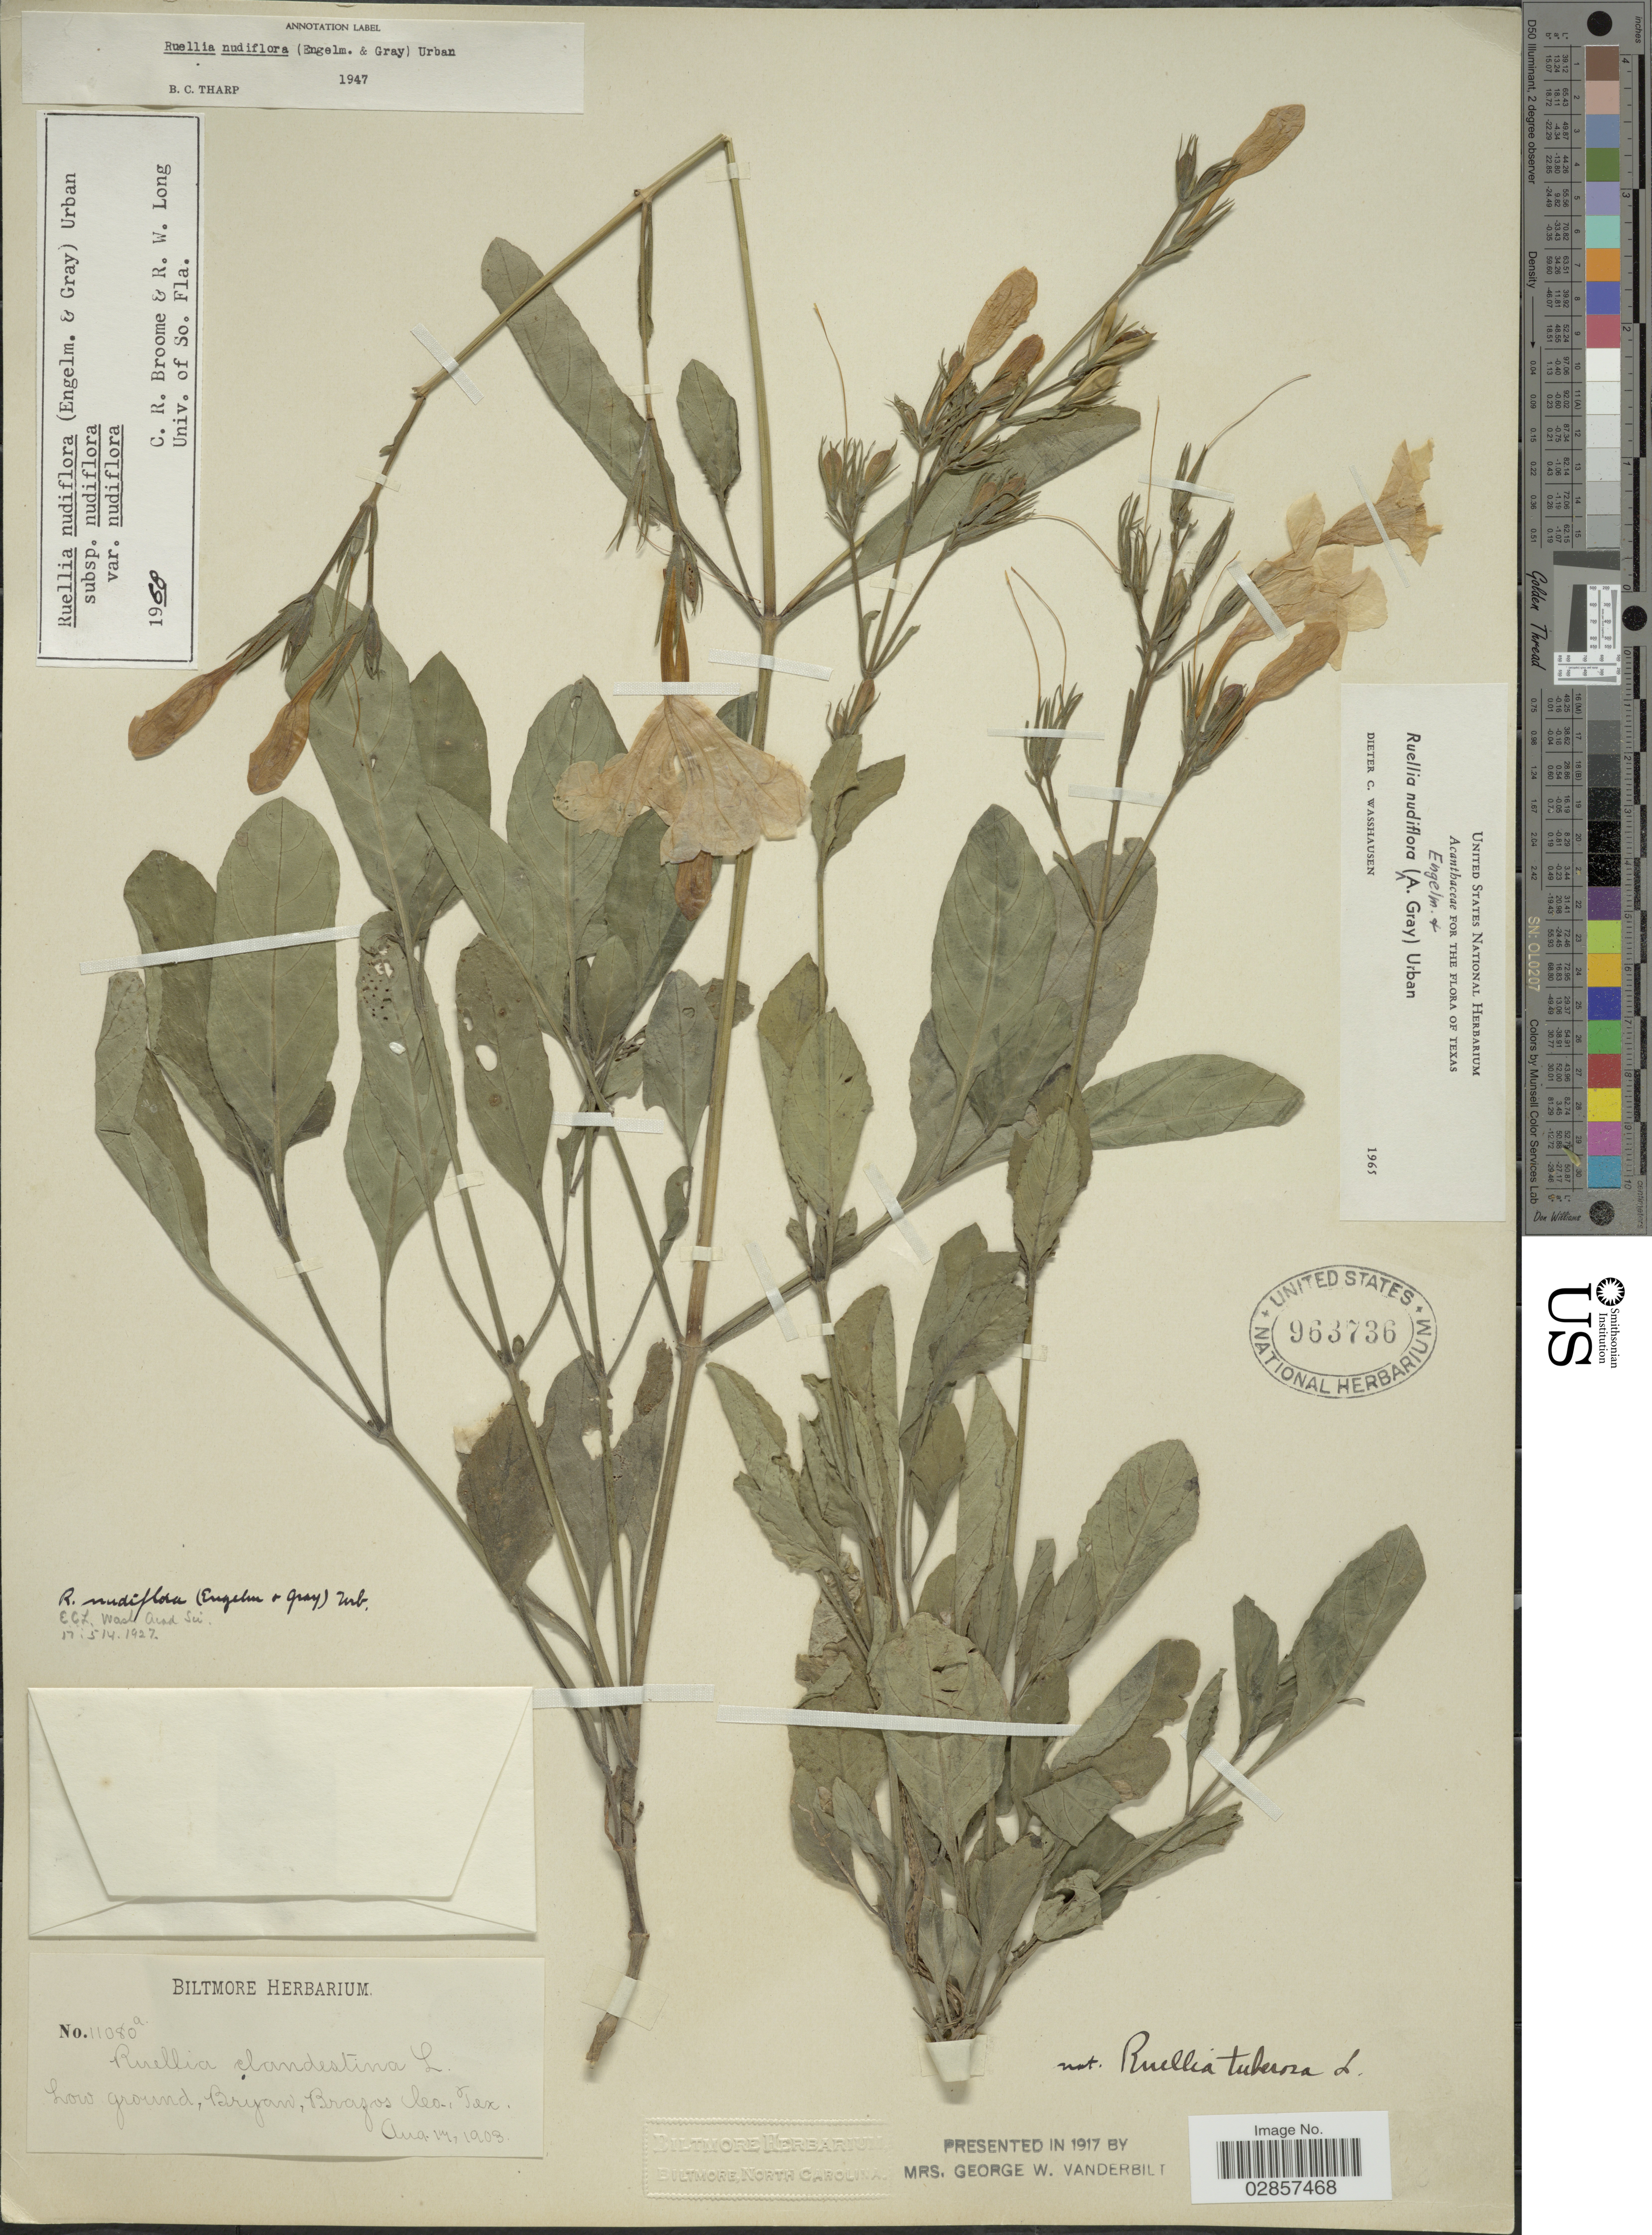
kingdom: Plantae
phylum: Tracheophyta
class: Magnoliopsida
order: Lamiales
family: Acanthaceae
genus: Ruellia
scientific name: Ruellia nudiflora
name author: (Engelm. & A. Gray) Urb.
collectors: ex herb. Biltmore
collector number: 11080a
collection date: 1903-08-17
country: United States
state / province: Texas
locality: Low ground, Bryan, Brazos Co., Tex.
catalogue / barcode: US 963736